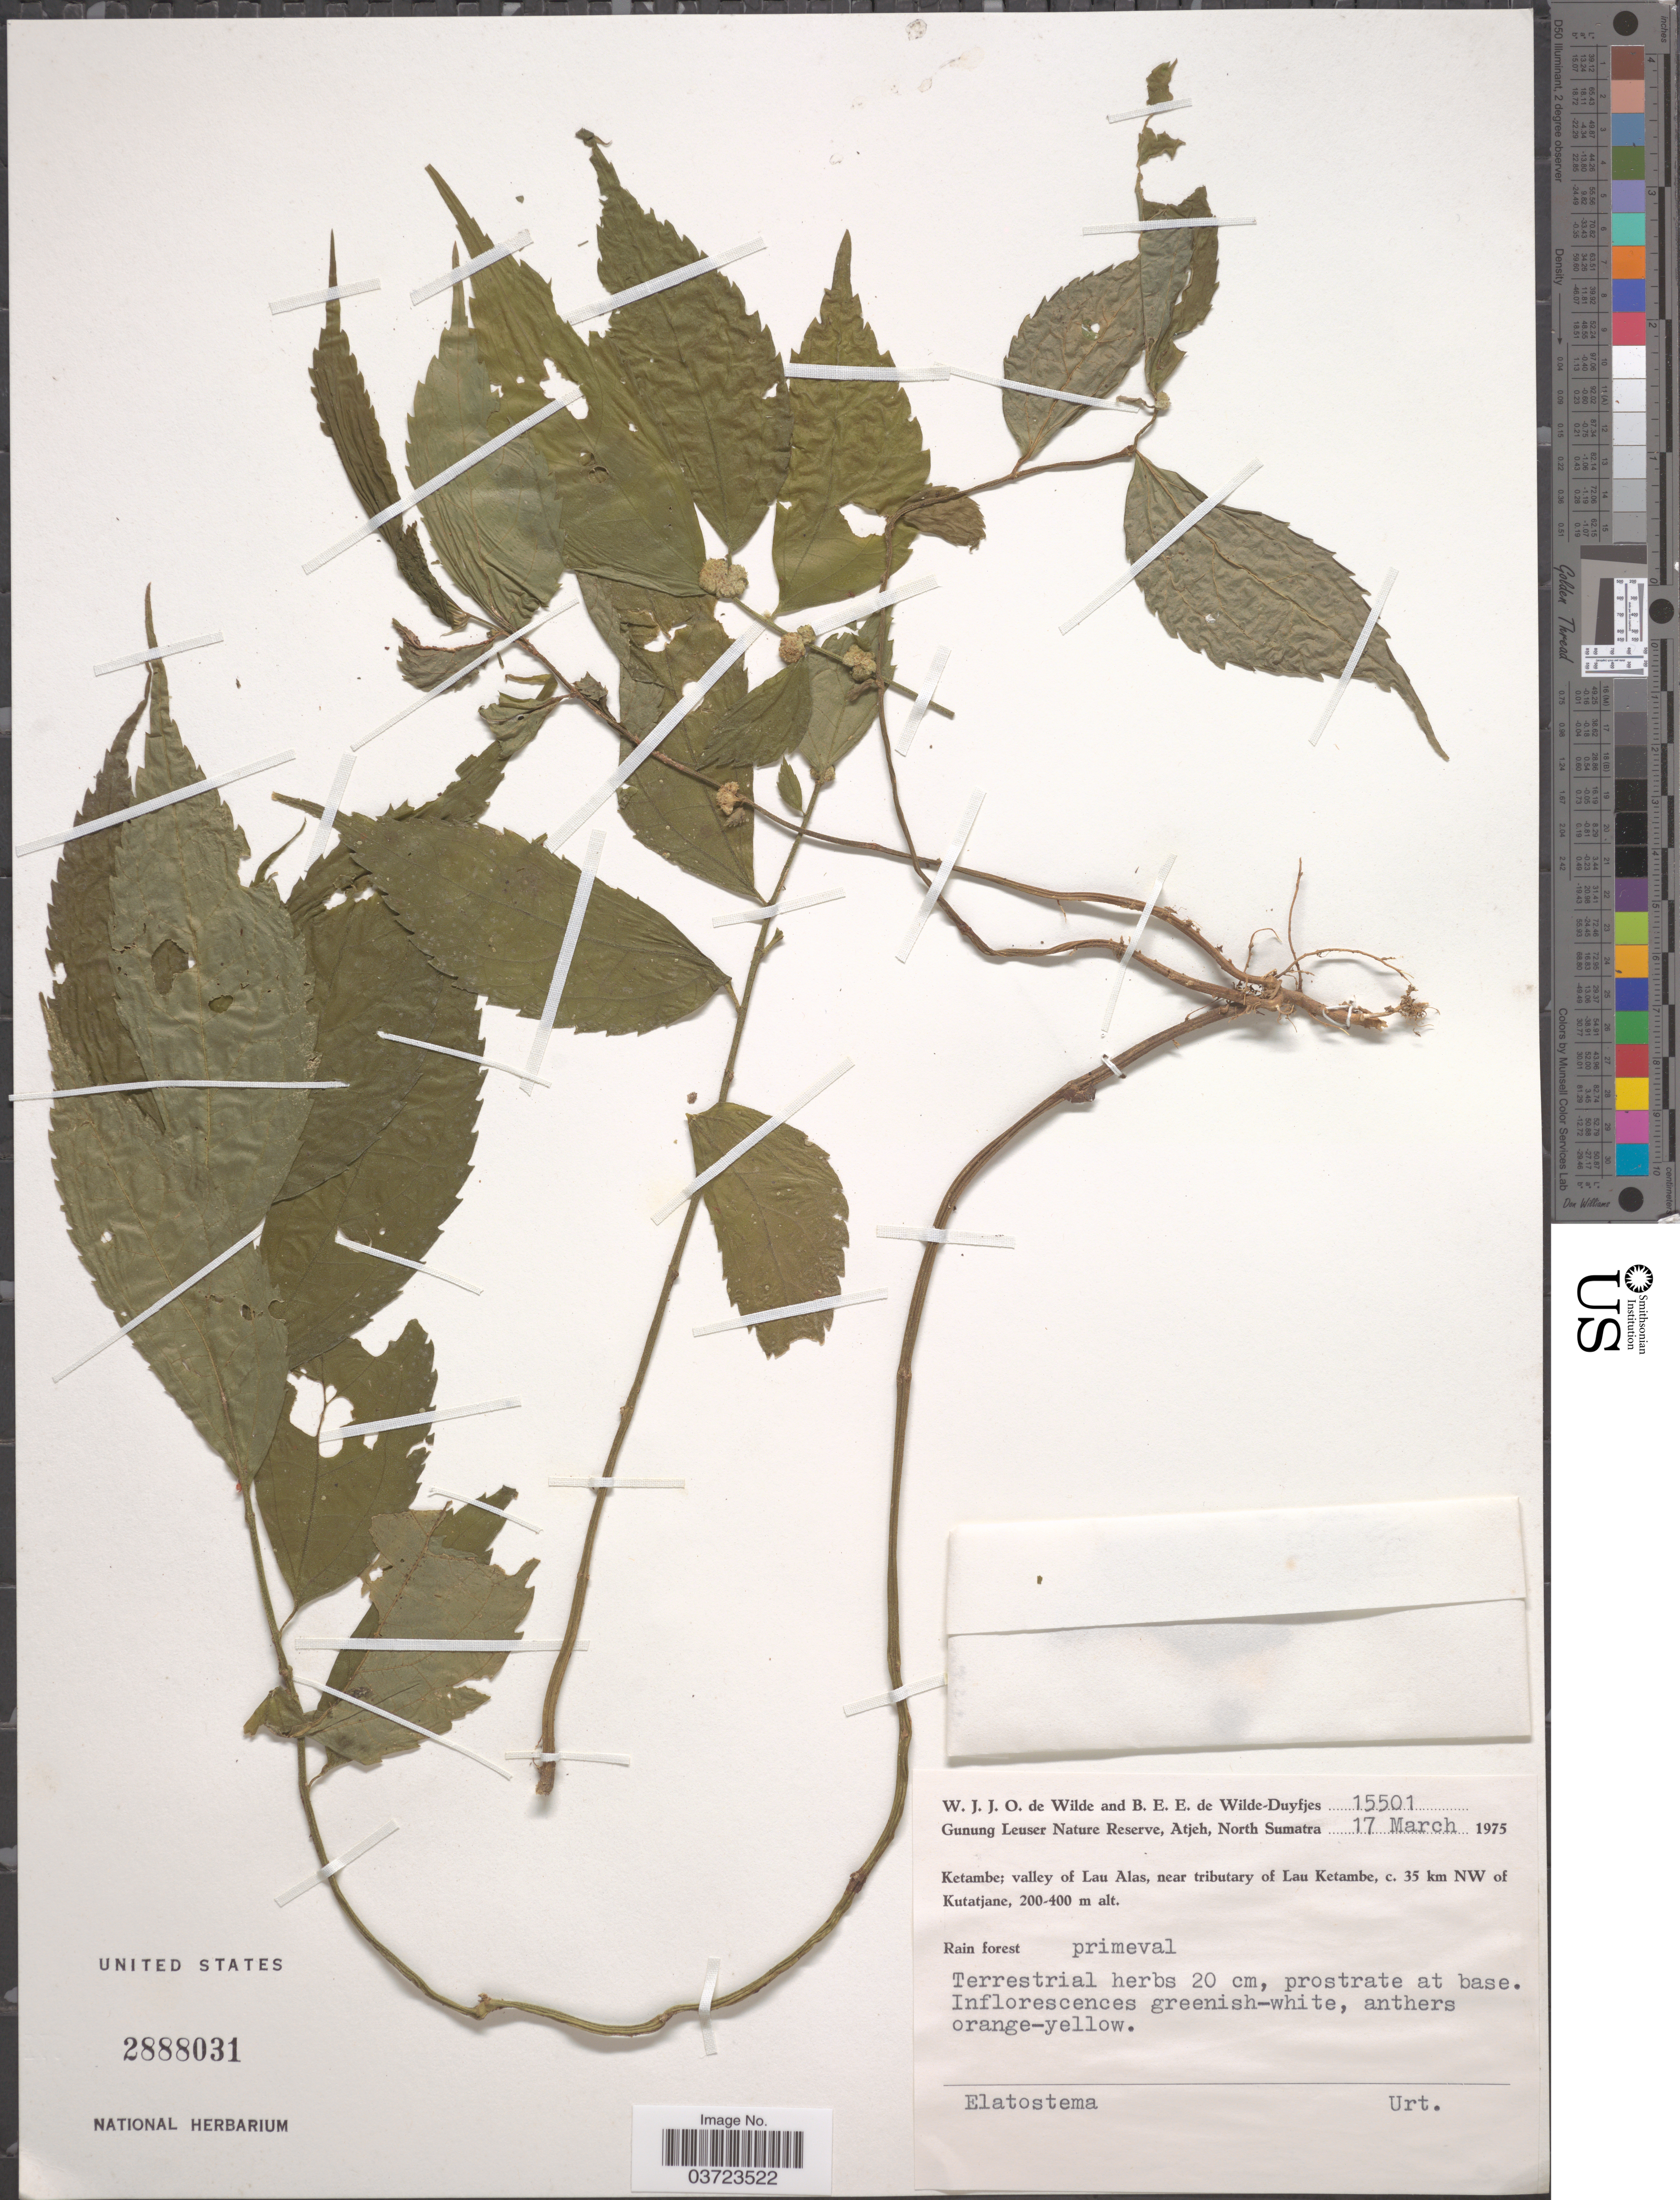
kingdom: Plantae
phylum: Tracheophyta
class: Magnoliopsida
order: Rosales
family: Urticaceae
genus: Elatostema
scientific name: Elatostema sp.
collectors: W. J. de Wilde & B. E. de Wilde-Duyfjes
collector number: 15501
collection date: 1975-03-17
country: Indonesia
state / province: Sumatra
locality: Gunung Leuser Nature Reserve, Atjeh, North Sumatra. Ketambe; valley of Lau Alas, near tributary of Lau Ketambe, c. 35 km NW of Kutatjane.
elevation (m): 200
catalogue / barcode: US 2888031